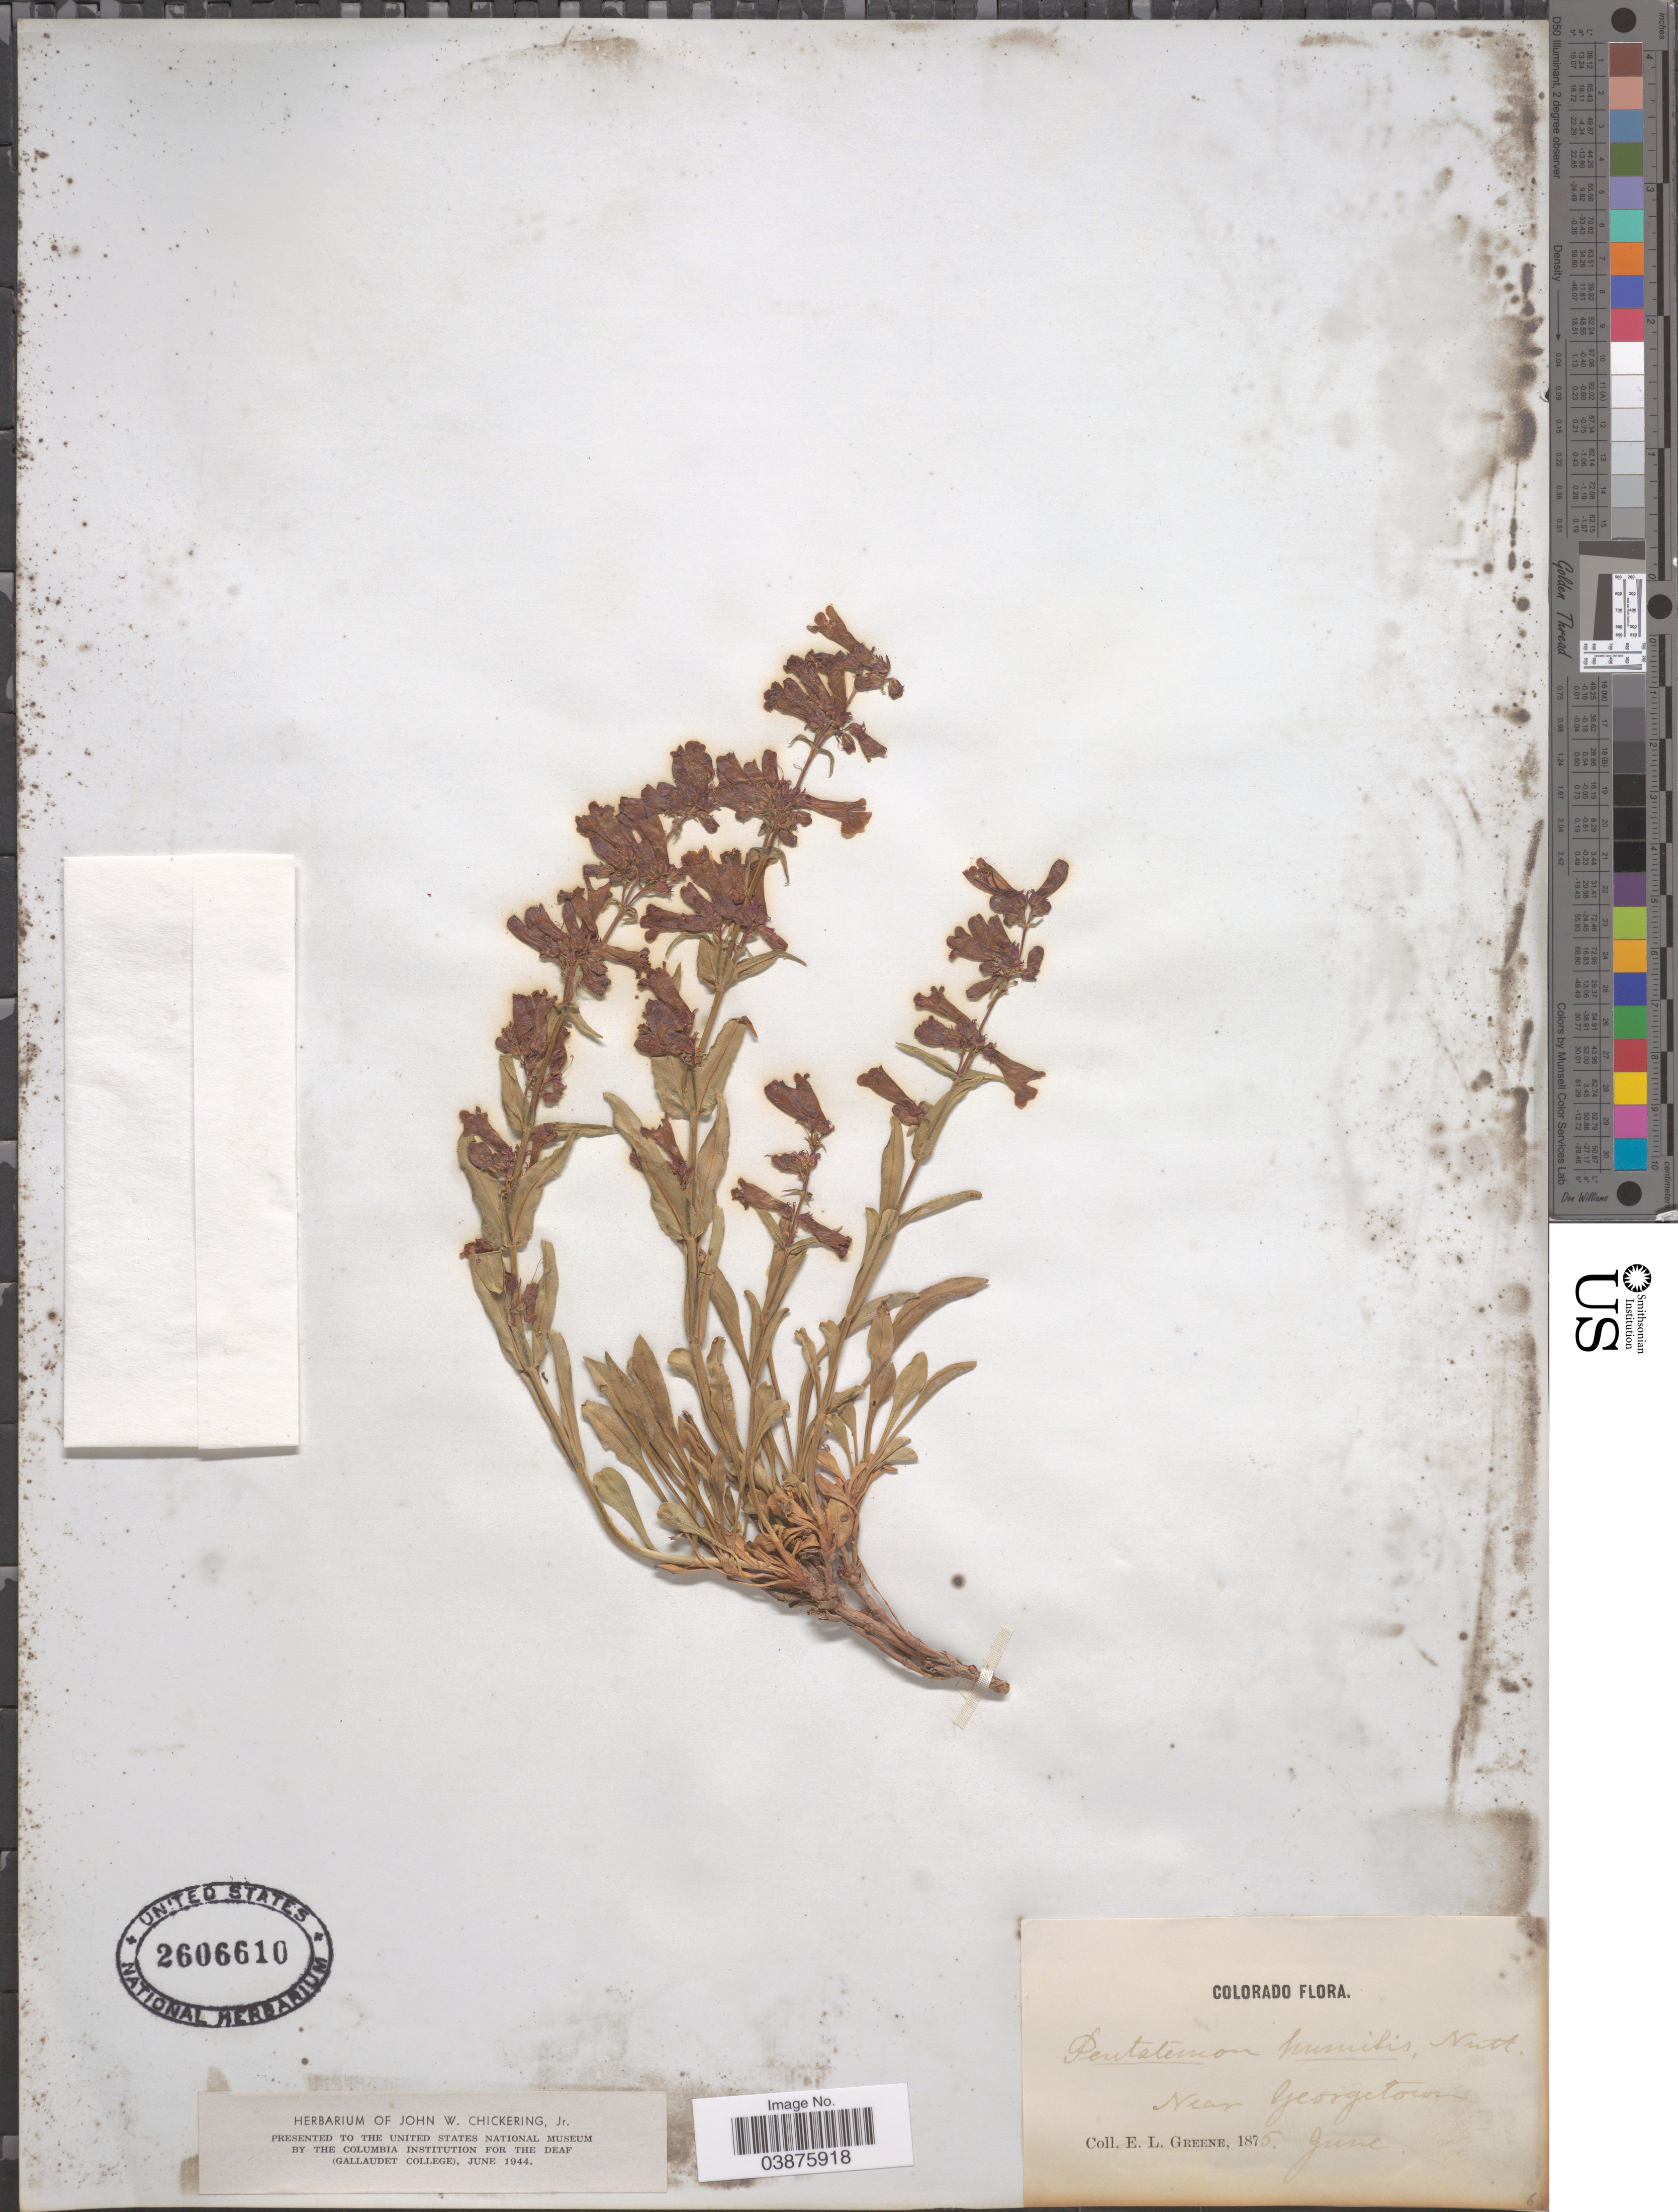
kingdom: Plantae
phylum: Tracheophyta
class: Magnoliopsida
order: Lamiales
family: Plantaginaceae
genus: Penstemon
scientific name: Penstemon humilis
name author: Nutt. ex A. Gray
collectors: E. L. Greene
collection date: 1875-06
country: United States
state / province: Colorado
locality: Near Georgetown.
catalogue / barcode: US 2606610